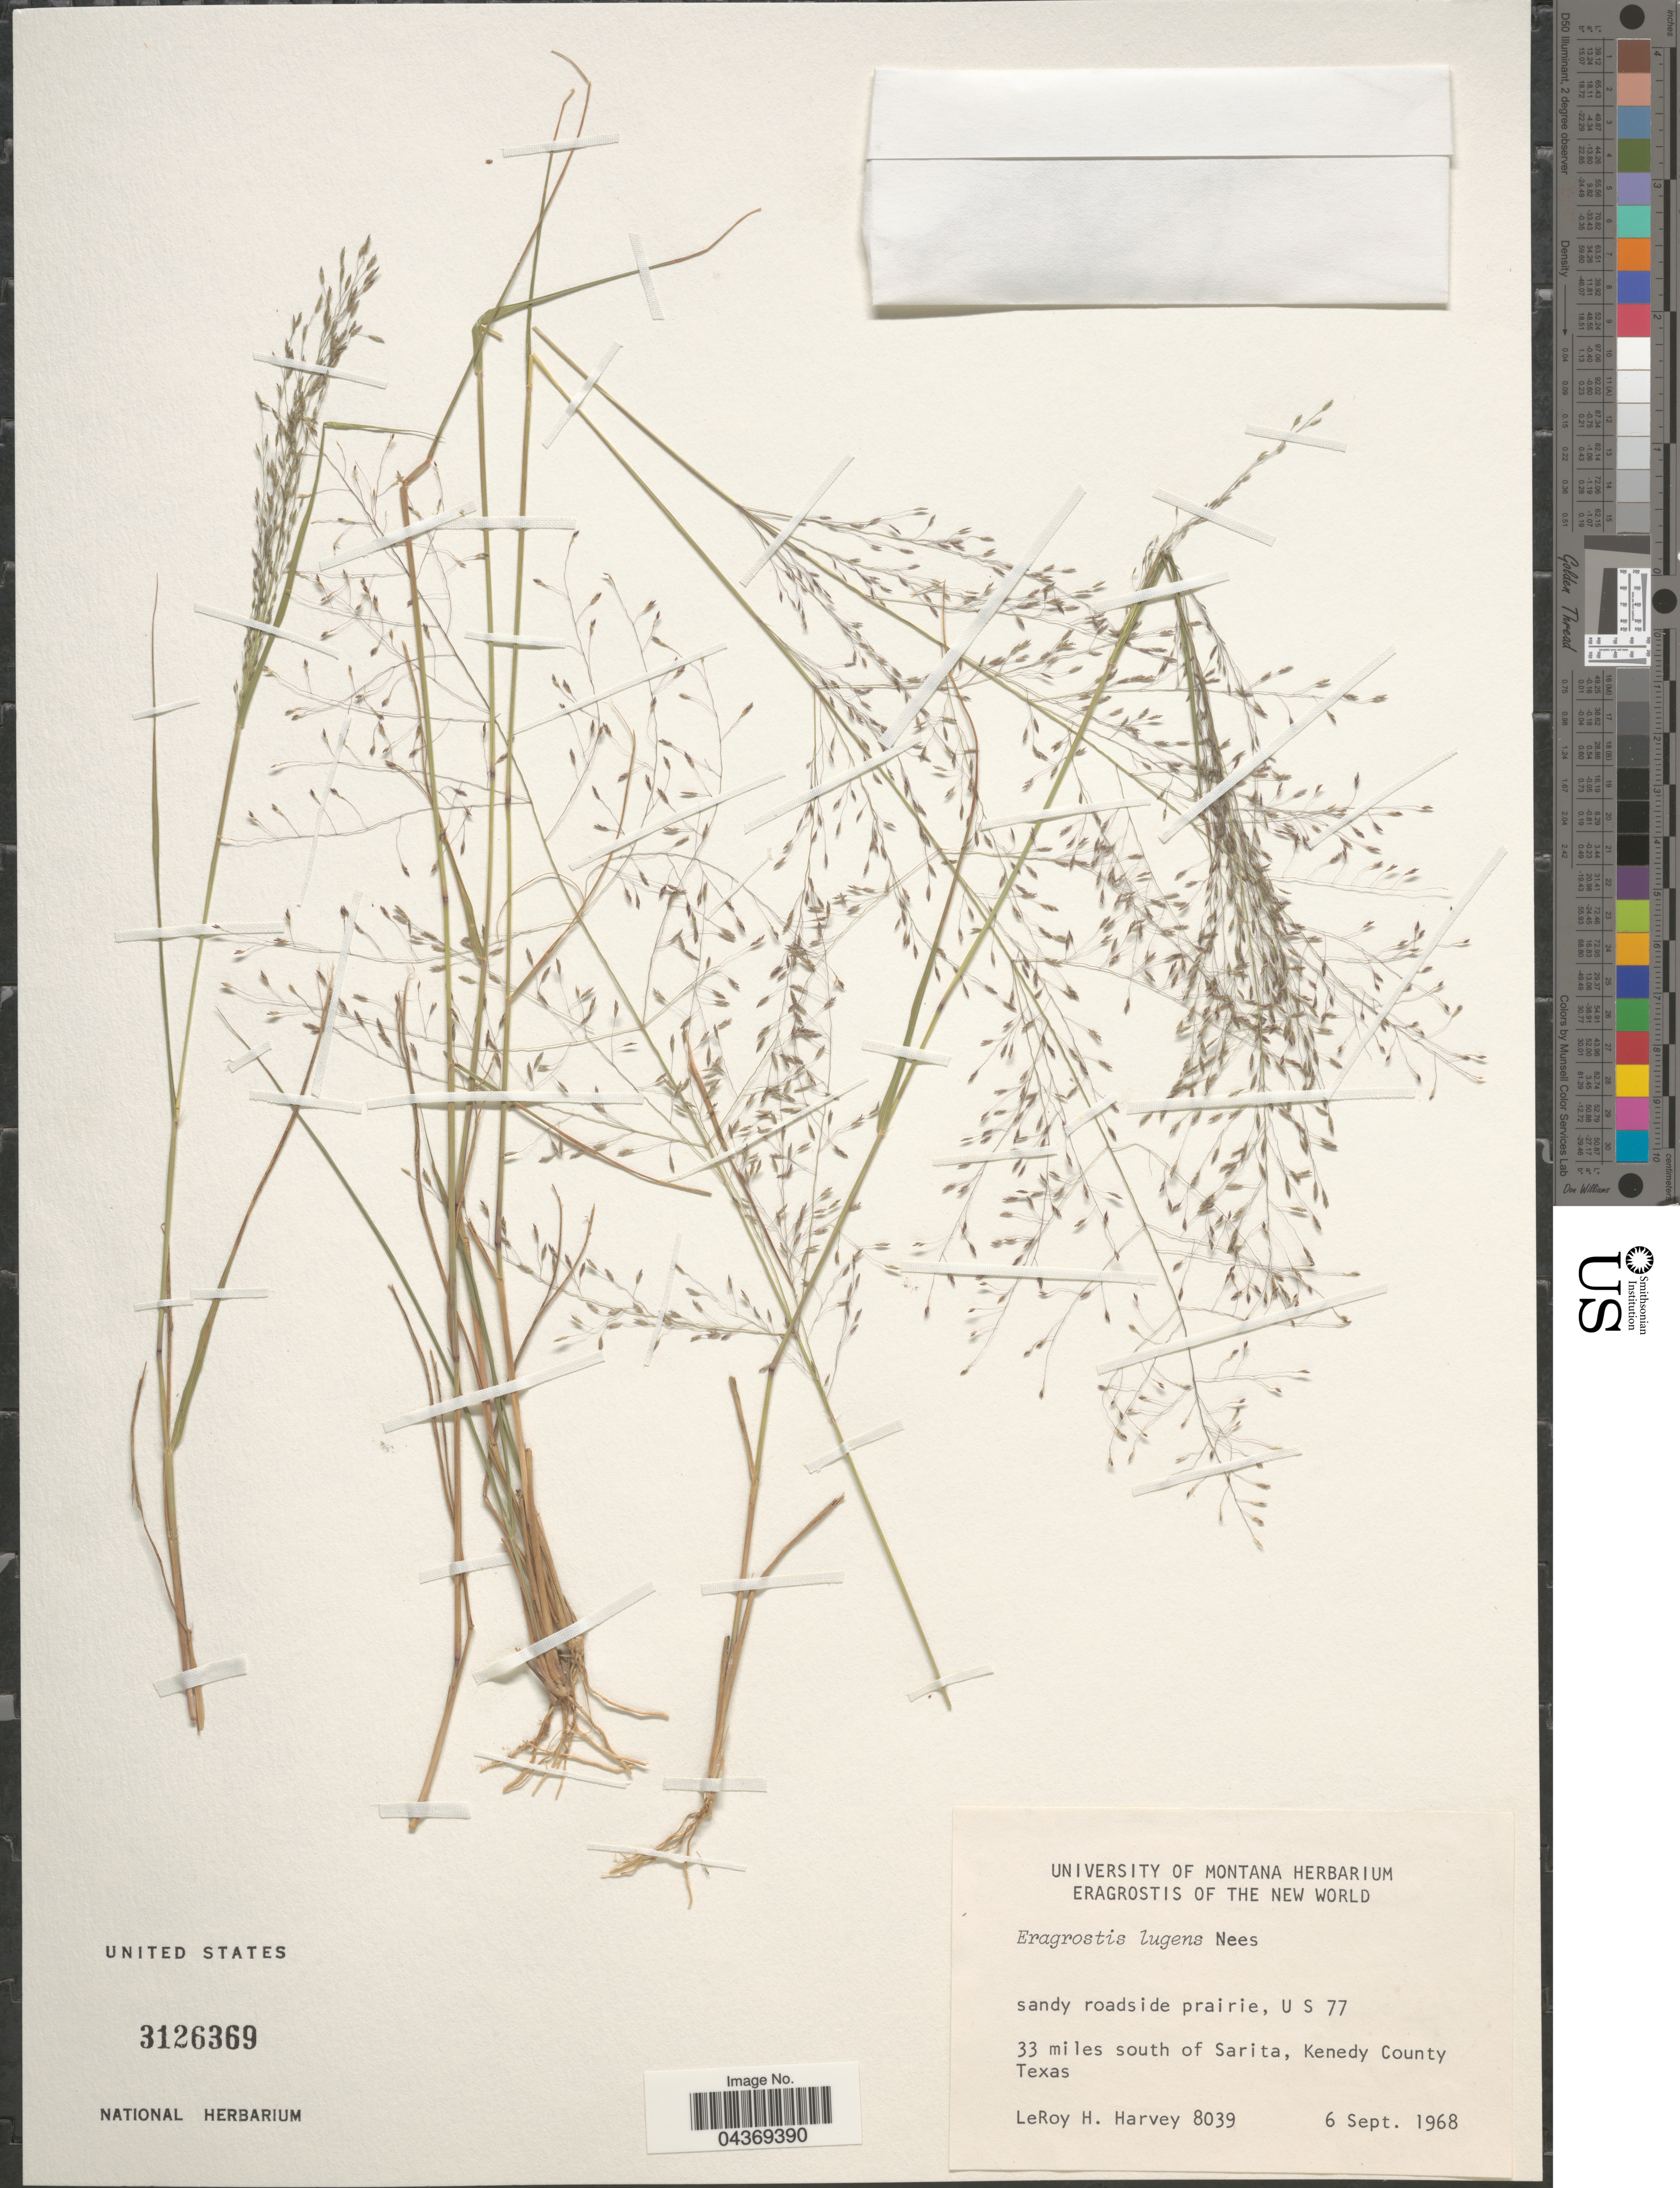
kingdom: Plantae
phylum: Tracheophyta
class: Liliopsida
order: Poales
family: Poaceae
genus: Eragrostis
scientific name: Eragrostis lugens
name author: Nees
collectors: L. H. Harvey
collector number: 8039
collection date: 1968-09-06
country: United States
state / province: Texas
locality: Sandy roadside prairie, US 77. 33 miles south of Sarita, Kenedy County.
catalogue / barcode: US 3126369